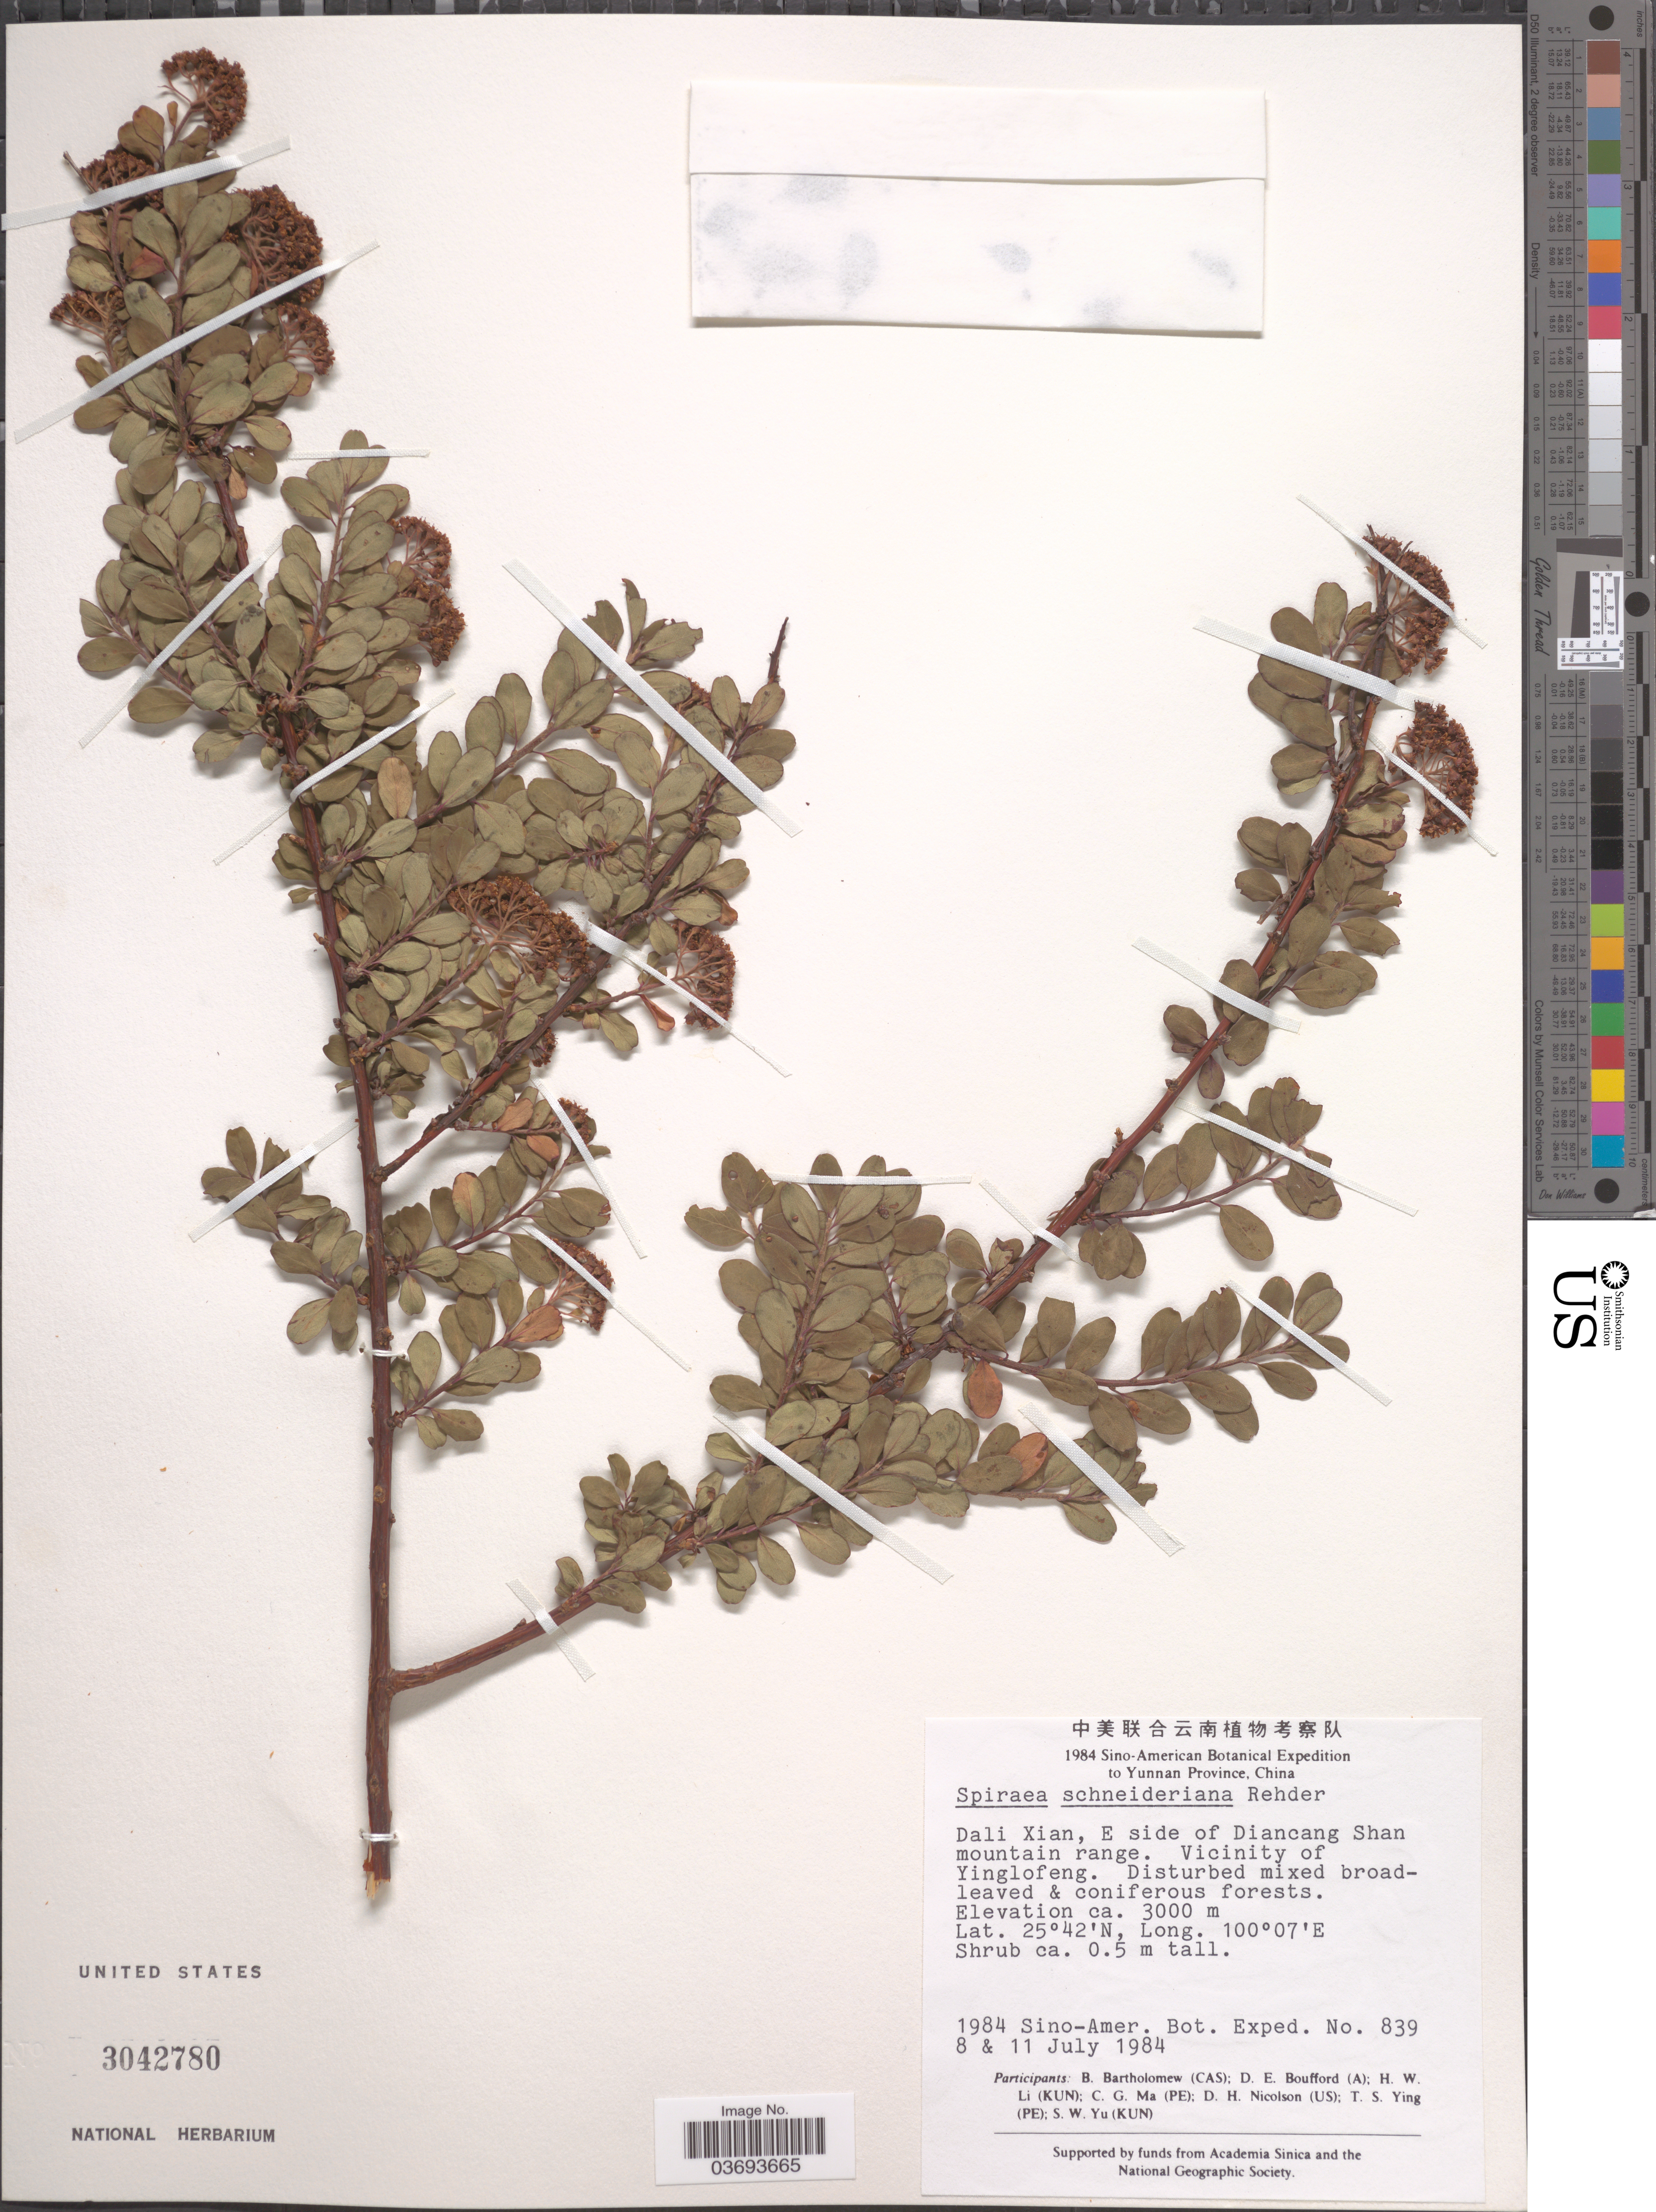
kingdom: Plantae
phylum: Tracheophyta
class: Magnoliopsida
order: Rosales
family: Rosaceae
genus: Spiraea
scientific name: Spiraea schneideriana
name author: Rehder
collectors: Sino-Amer. Bot. Exped. 1984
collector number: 839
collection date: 1984-07-08/1984-07-11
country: China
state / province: Yunnan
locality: Dali Xian, E side of Diancang Shan mountain range. Vicinity of Yinglofeng.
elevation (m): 3000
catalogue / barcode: US 3042780